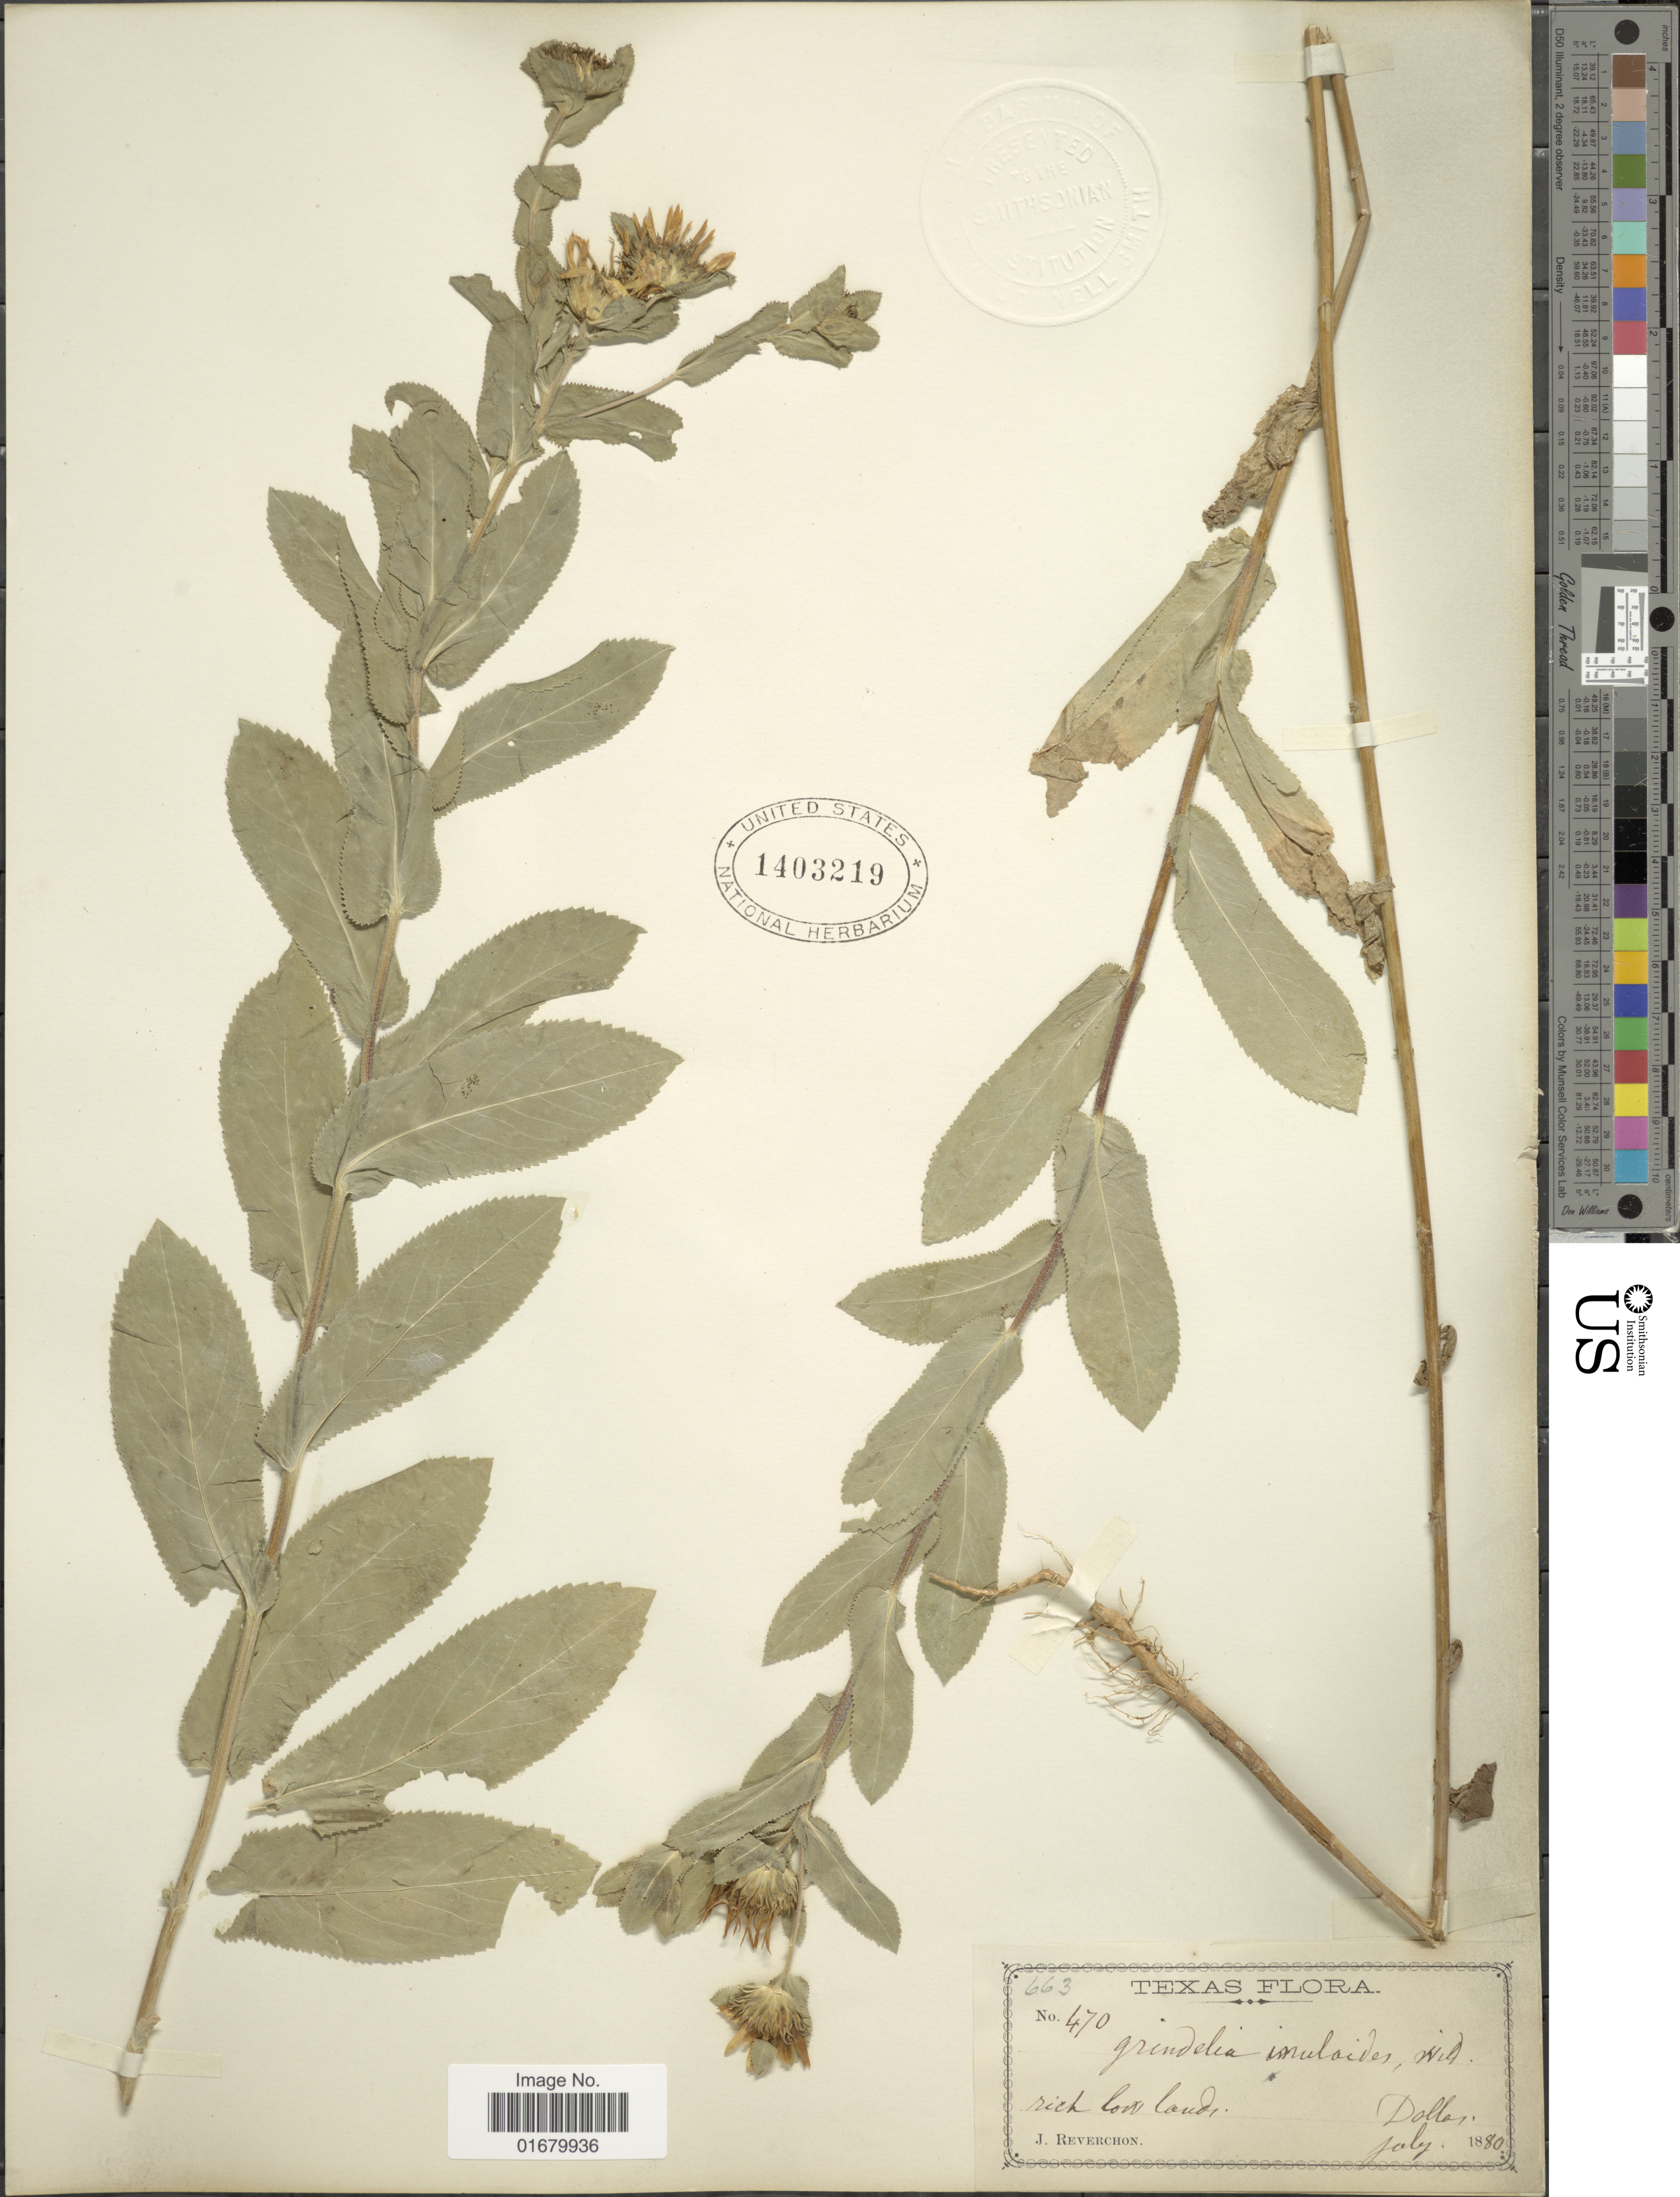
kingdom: Plantae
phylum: Tracheophyta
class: Magnoliopsida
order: Asterales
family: Asteraceae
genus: Grindelia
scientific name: Grindelia microcephala var. adenodonta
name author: Steyerm.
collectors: J. Reverchon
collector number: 470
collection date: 1880-07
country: United States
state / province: Texas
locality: Dallas.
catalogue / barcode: US 1403219